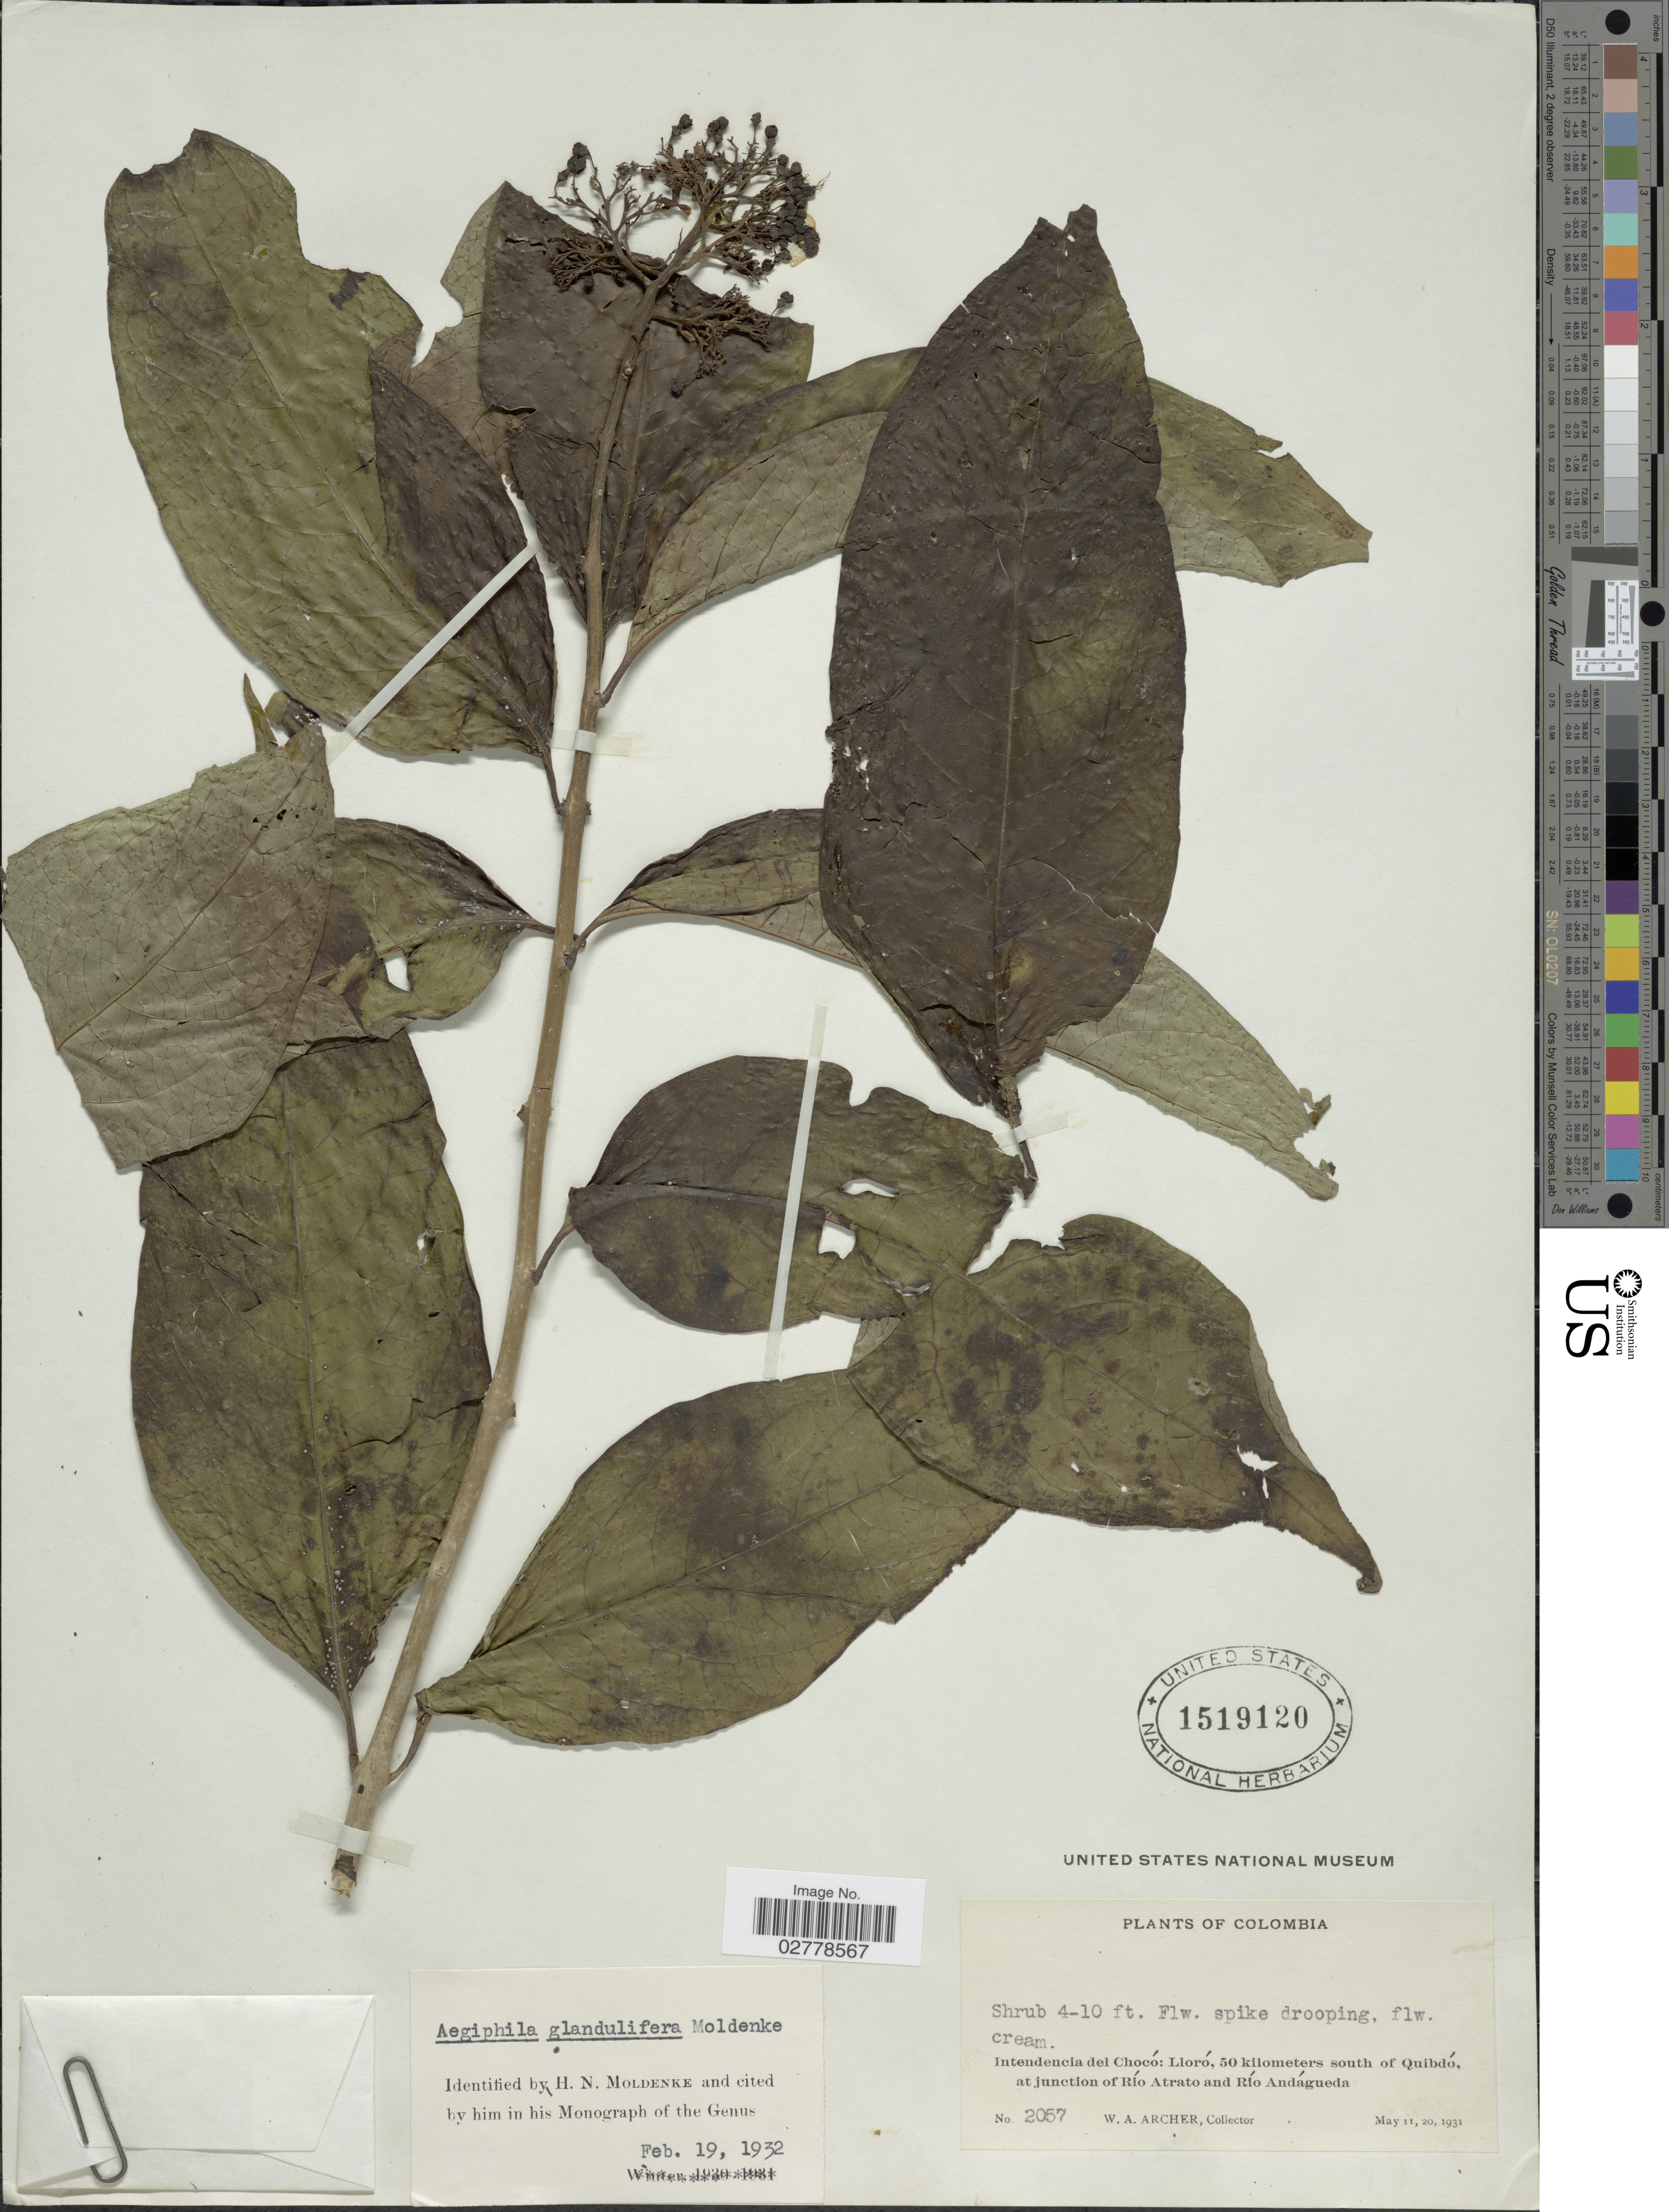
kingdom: Plantae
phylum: Tracheophyta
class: Magnoliopsida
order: Lamiales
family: Lamiaceae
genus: Aegiphila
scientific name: Aegiphila glandulifera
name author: Moldenke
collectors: W. A. Archer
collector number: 2057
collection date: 1931-05-11/1931-05-20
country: Colombia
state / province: Chocó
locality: Intendencia del Chocó: Lloró, 50 kilometers south of Quibdó, at junction of Río Atrato and Río Andágueda.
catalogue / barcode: US 1519120